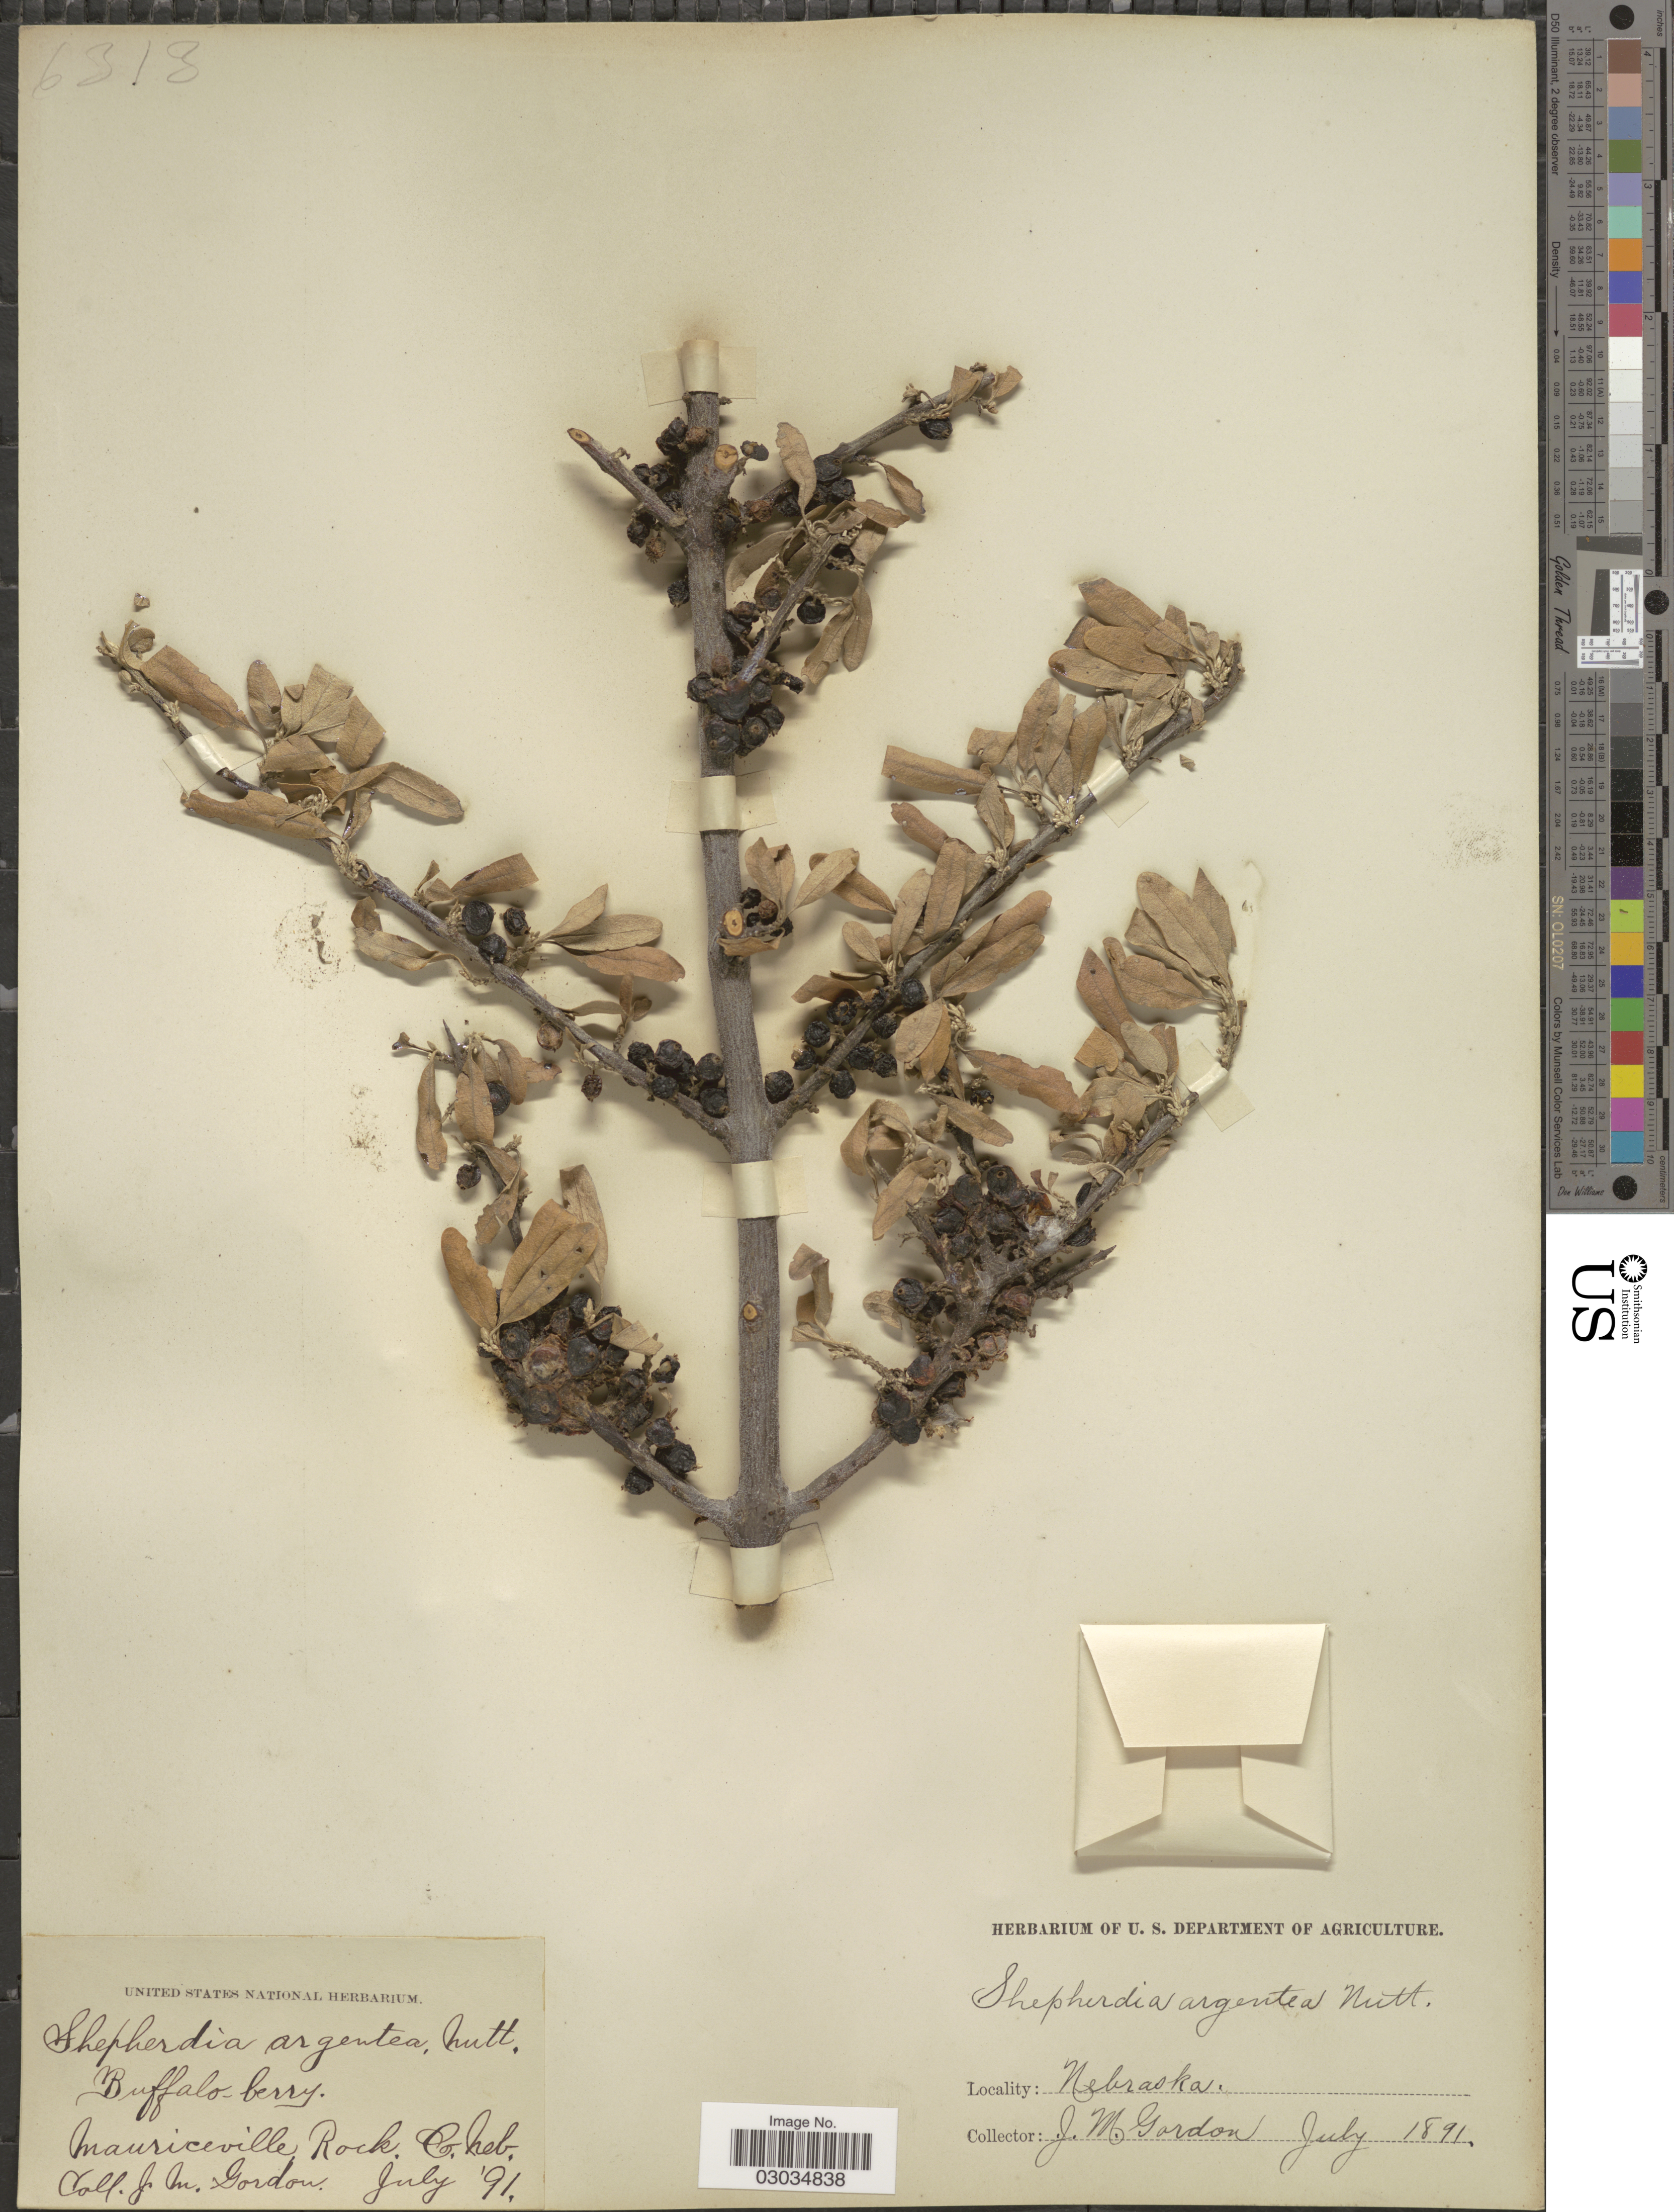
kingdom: Plantae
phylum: Tracheophyta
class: Magnoliopsida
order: Rosales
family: Elaeagnaceae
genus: Shepherdia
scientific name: Shepherdia argentea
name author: (Pursh) Nutt.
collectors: J. Gordon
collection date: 1891-07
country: United States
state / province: Nebraska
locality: Mauriceville Rock, C. Neb.